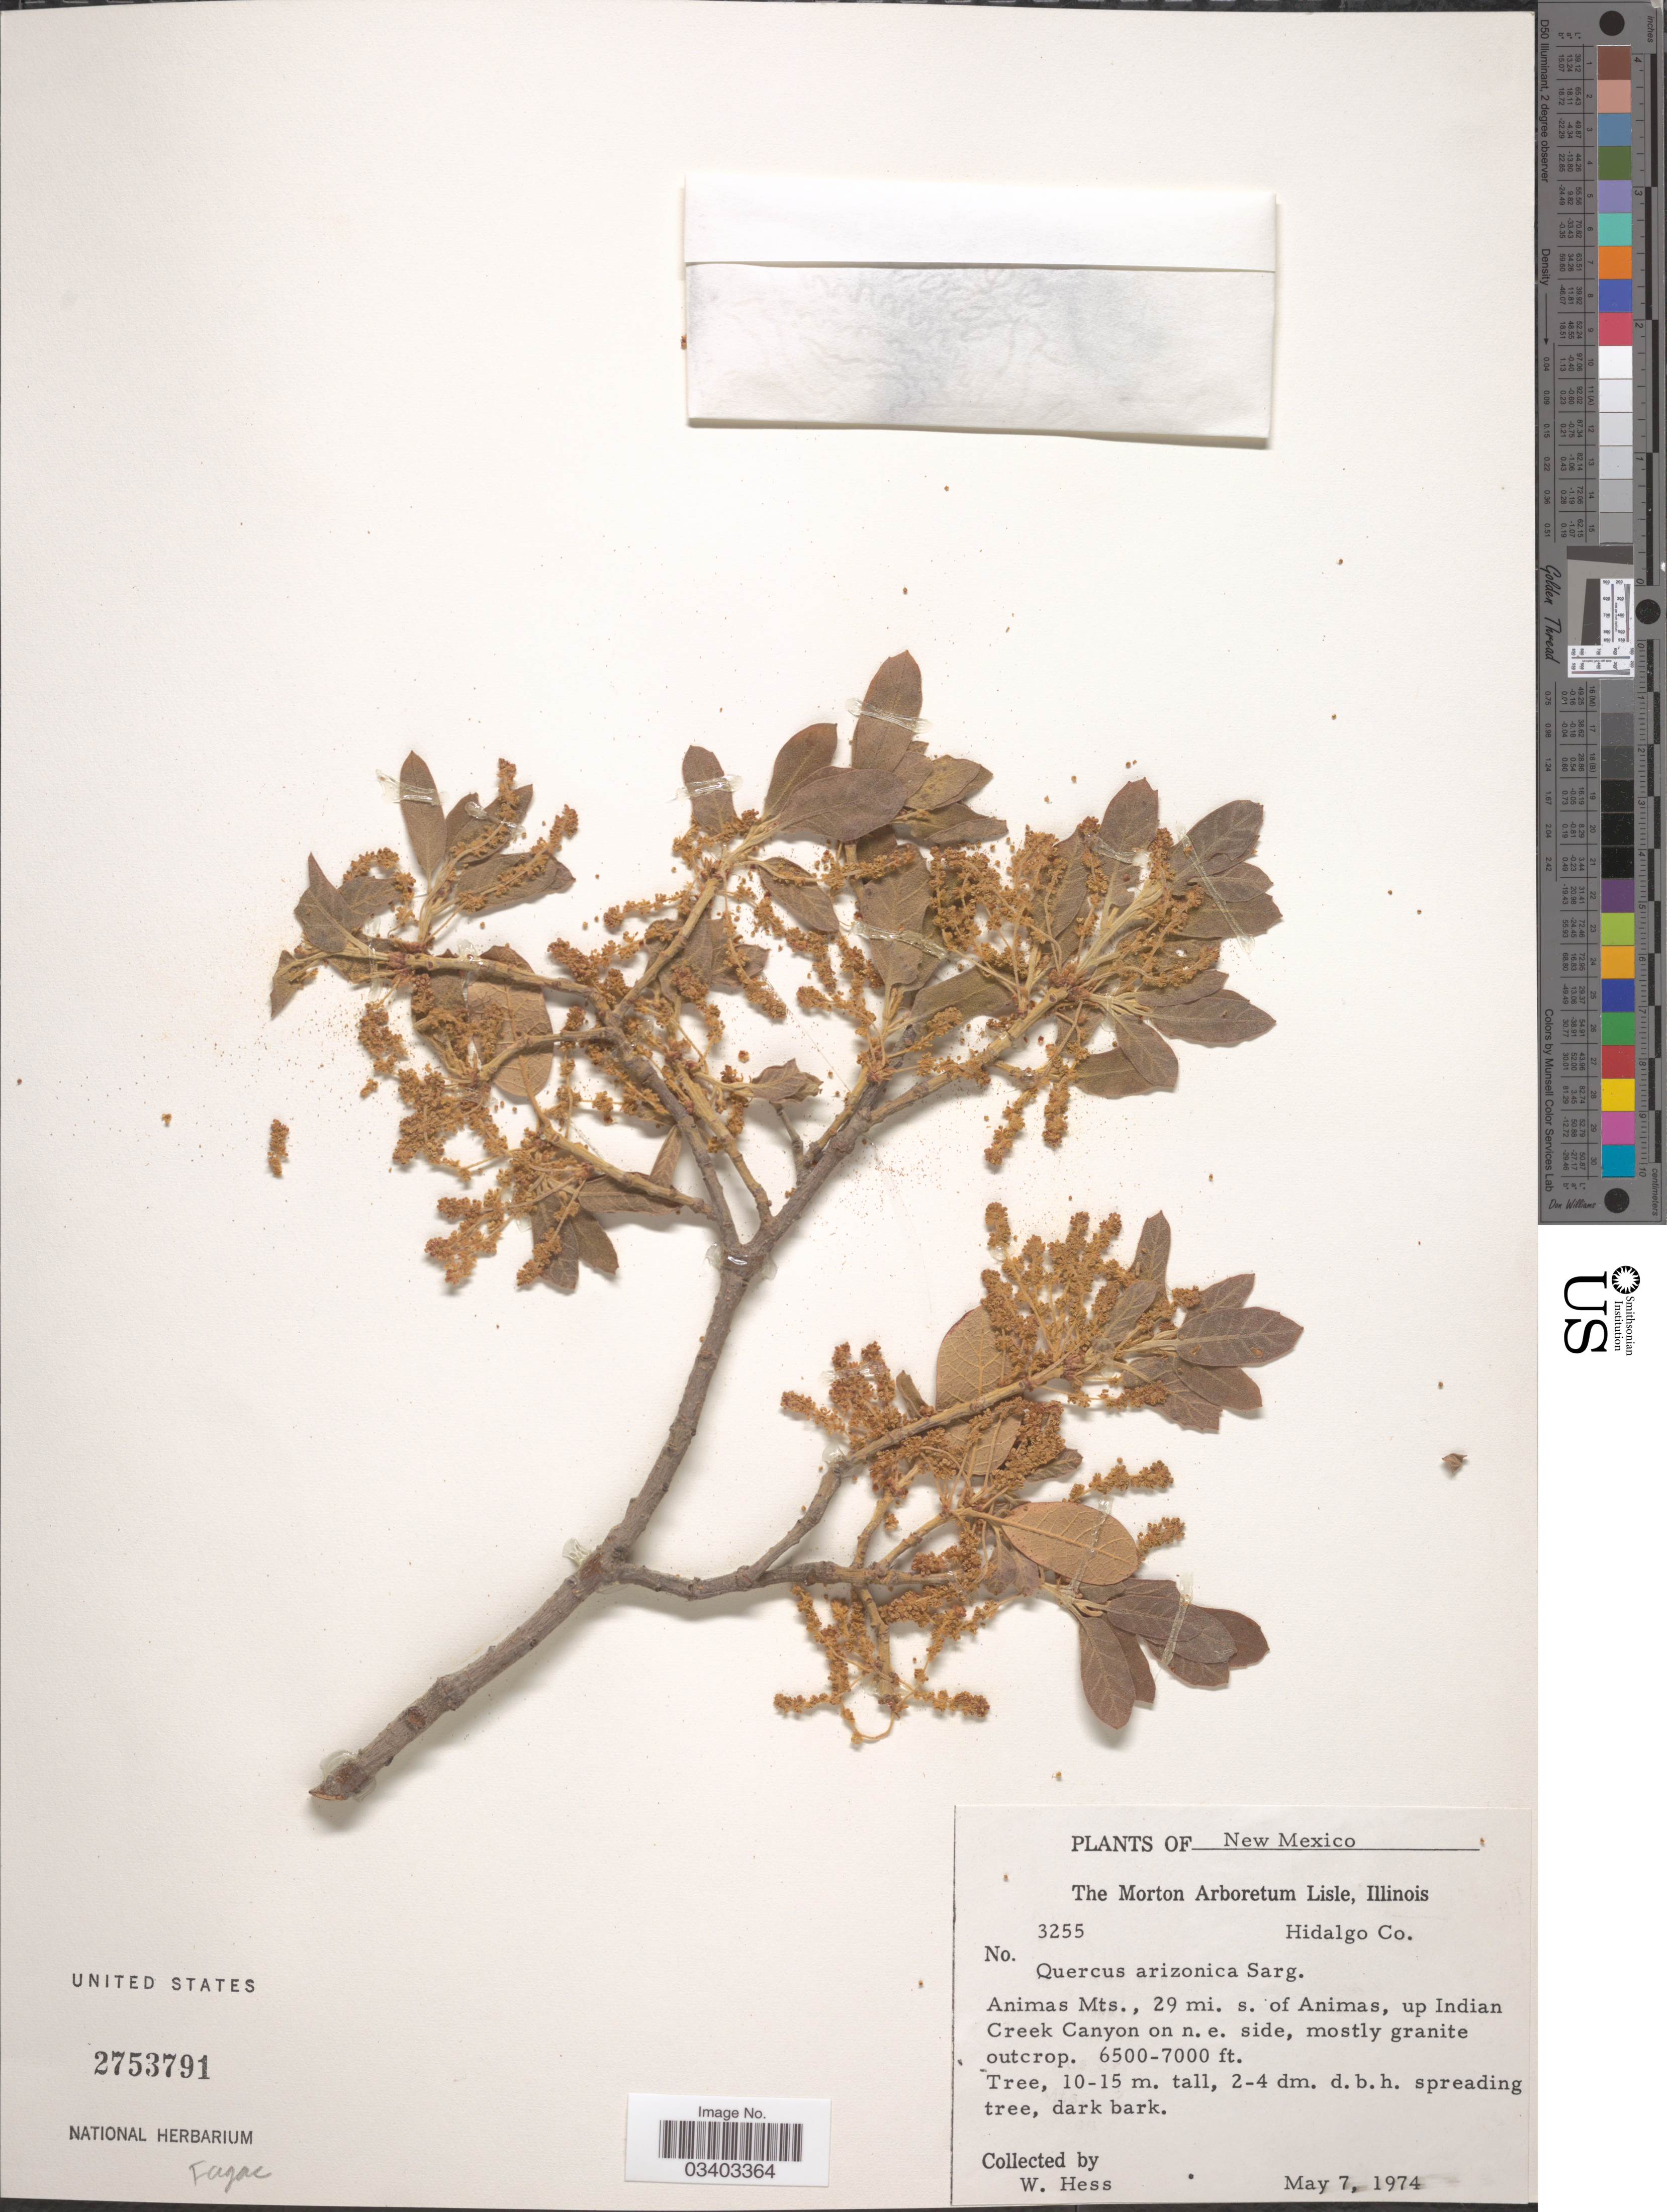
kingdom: Plantae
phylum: Tracheophyta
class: Magnoliopsida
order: Fagales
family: Fagaceae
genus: Quercus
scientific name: Quercus arizonica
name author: Sarg.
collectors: W. Hess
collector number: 3255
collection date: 1974-05-07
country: United States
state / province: New Mexico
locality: Hidalgo Co. Animas Mts., 29 mi. s. of Animas, up Indian Creek Canyon on n.e. side.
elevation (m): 1981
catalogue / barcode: US 2753791